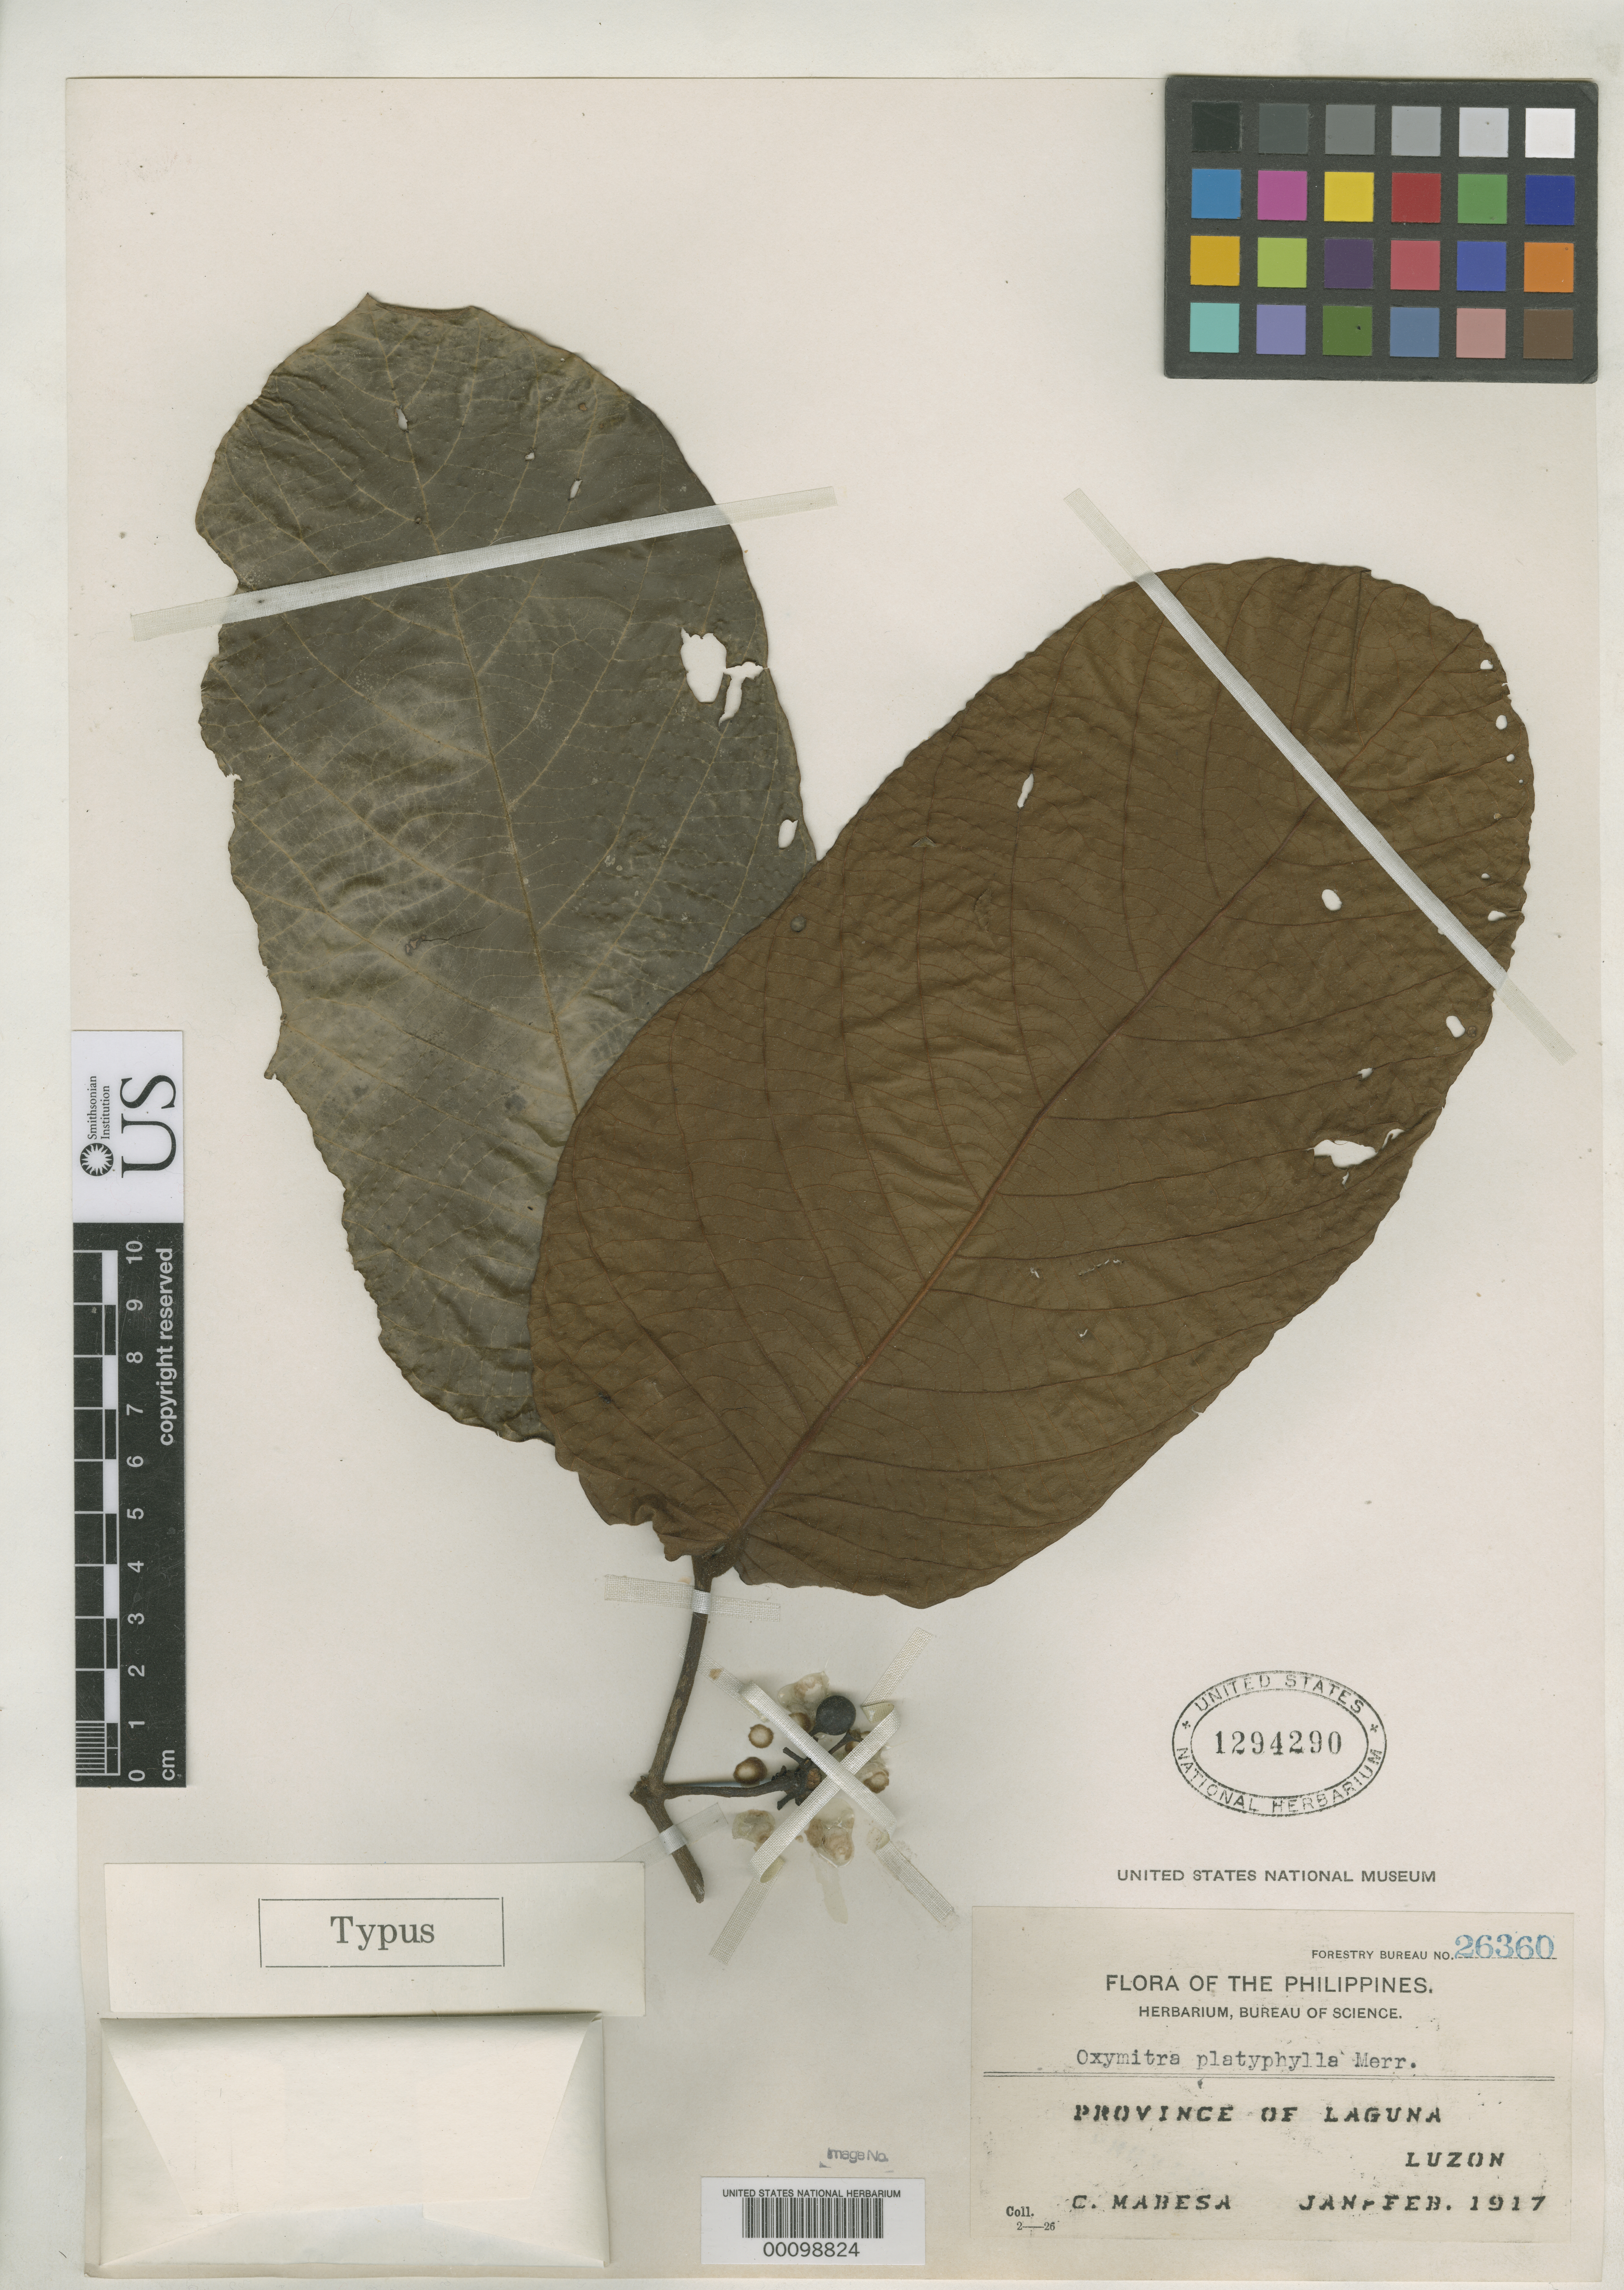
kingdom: Plantae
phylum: Tracheophyta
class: Magnoliopsida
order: Magnoliales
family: Annonaceae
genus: Oxymitra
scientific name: Oxymitra platyphylla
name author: Merr.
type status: Isotype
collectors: C. Mabesa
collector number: Bur. Sci. 26360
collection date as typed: Jan 1917 to -- Feb 1917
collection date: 1917-01/1917-02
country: Philippines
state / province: Calabarzon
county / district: Laguna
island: Luzon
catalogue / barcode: US 1294290